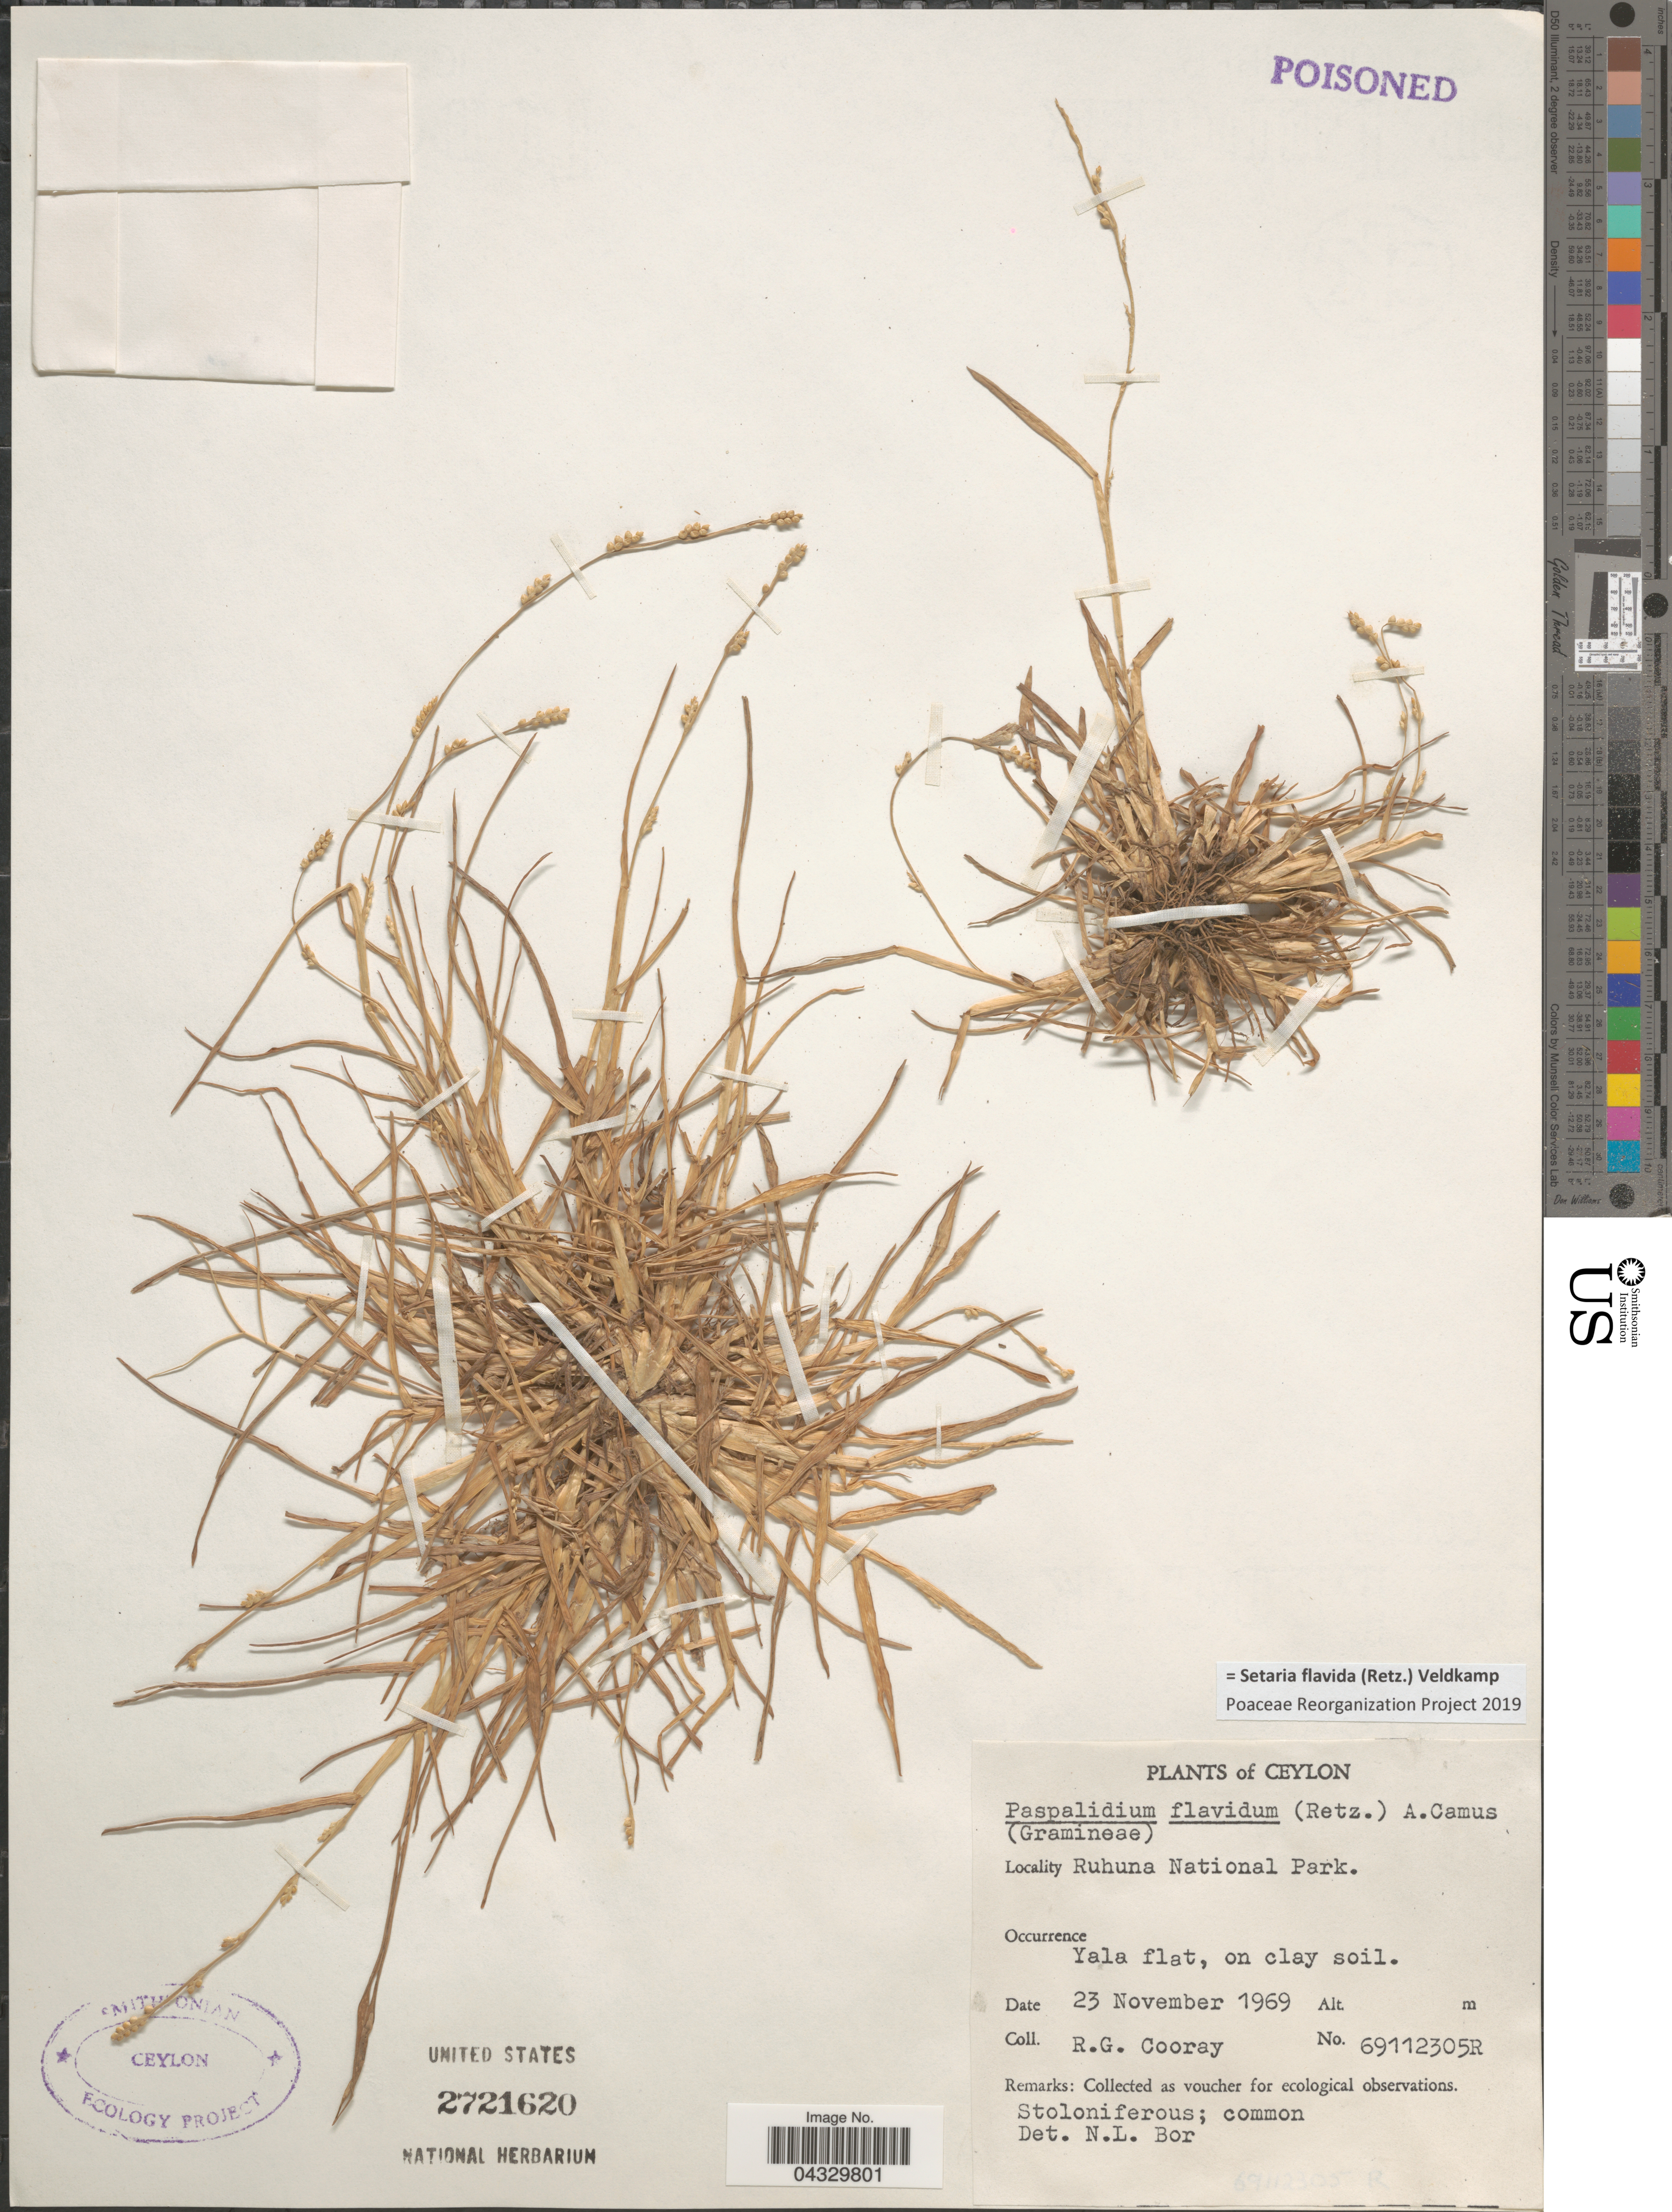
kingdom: Plantae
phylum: Tracheophyta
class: Liliopsida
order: Poales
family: Poaceae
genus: Setaria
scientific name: Setaria flavida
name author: (Retz.) Veldkamp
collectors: R. Cooray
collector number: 69112305R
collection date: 1969-11-23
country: Sri Lanka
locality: Ceylon. Ruhuna National Park.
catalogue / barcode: US 2721620